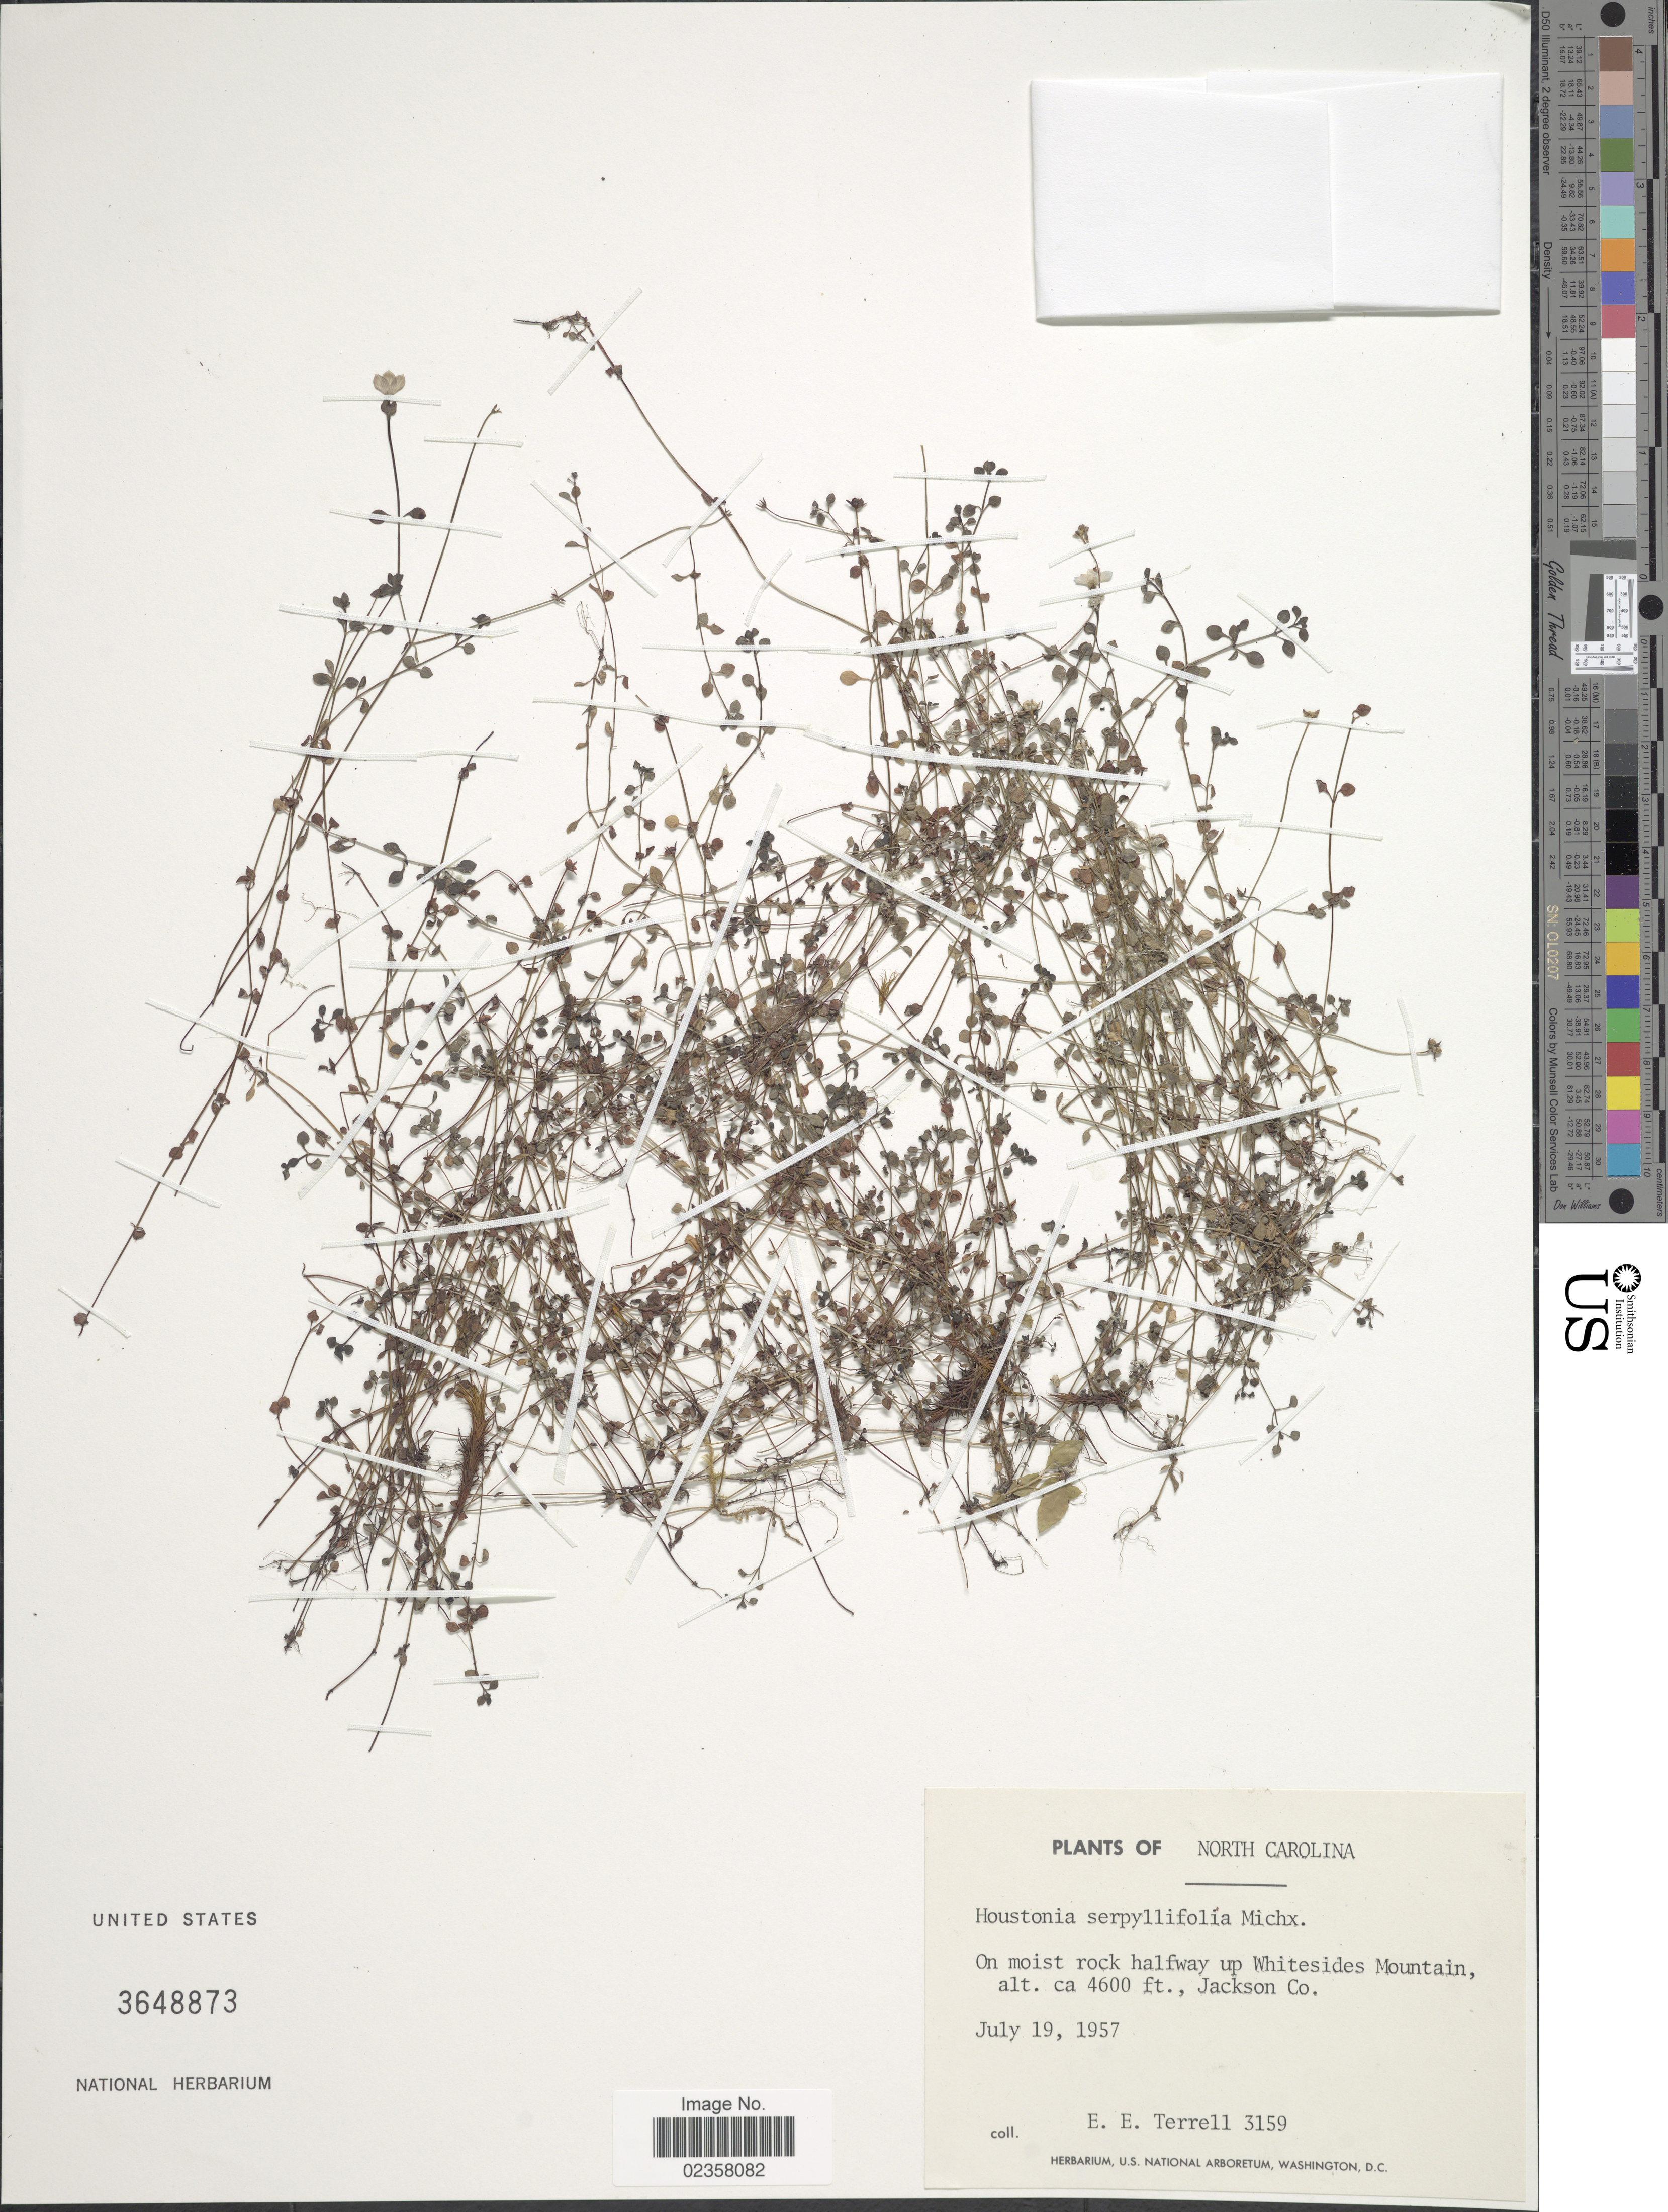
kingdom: Plantae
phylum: Tracheophyta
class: Magnoliopsida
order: Gentianales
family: Rubiaceae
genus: Houstonia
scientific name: Houstonia serpyllifolia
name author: Michx.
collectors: E. E. Terrell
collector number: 3159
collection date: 1957-07-19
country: United States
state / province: North Carolina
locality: On moist rock halfway up Whitesides Mountain, Jackson Co.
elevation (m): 1402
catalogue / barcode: US 3648873